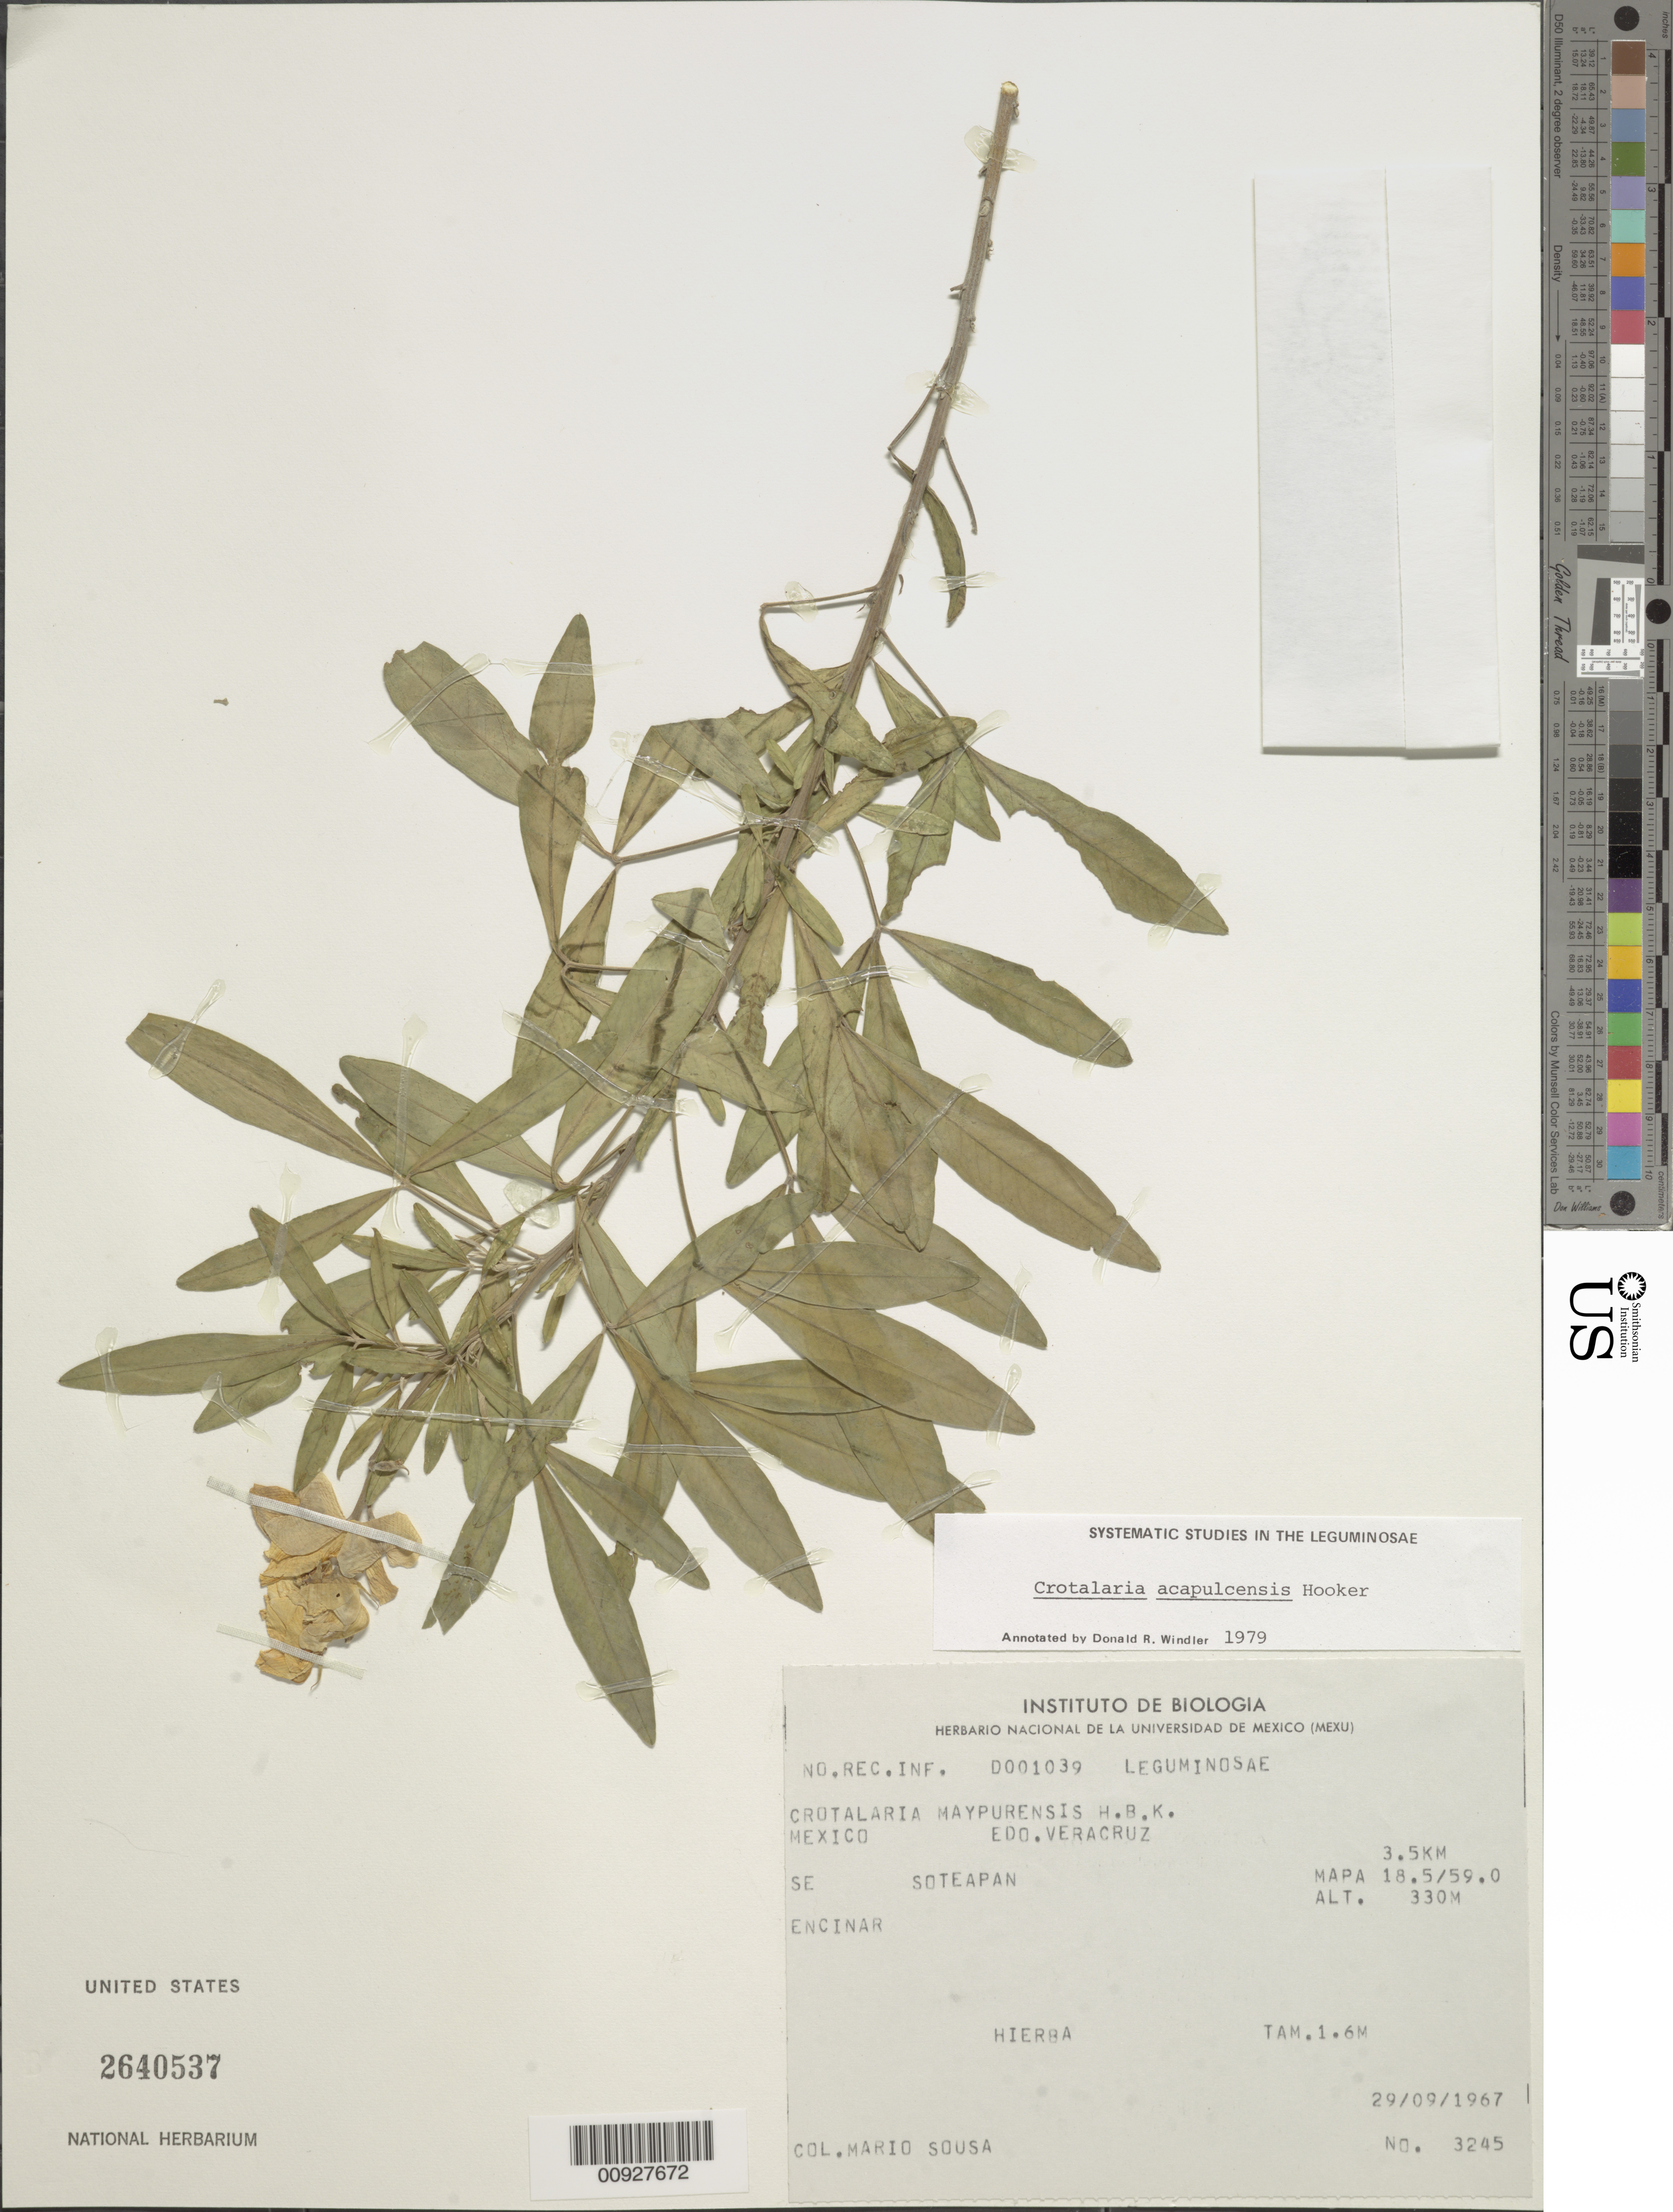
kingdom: Plantae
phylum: Tracheophyta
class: Magnoliopsida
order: Fabales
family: Fabaceae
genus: Crotalaria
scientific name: Crotalaria acapulcensis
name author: Hook. & Arn.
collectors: M. Sousa S.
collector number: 3245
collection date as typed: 29 Sep 1967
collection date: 1967-09-29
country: Mexico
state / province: Veracruz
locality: Edo. Veracruz: 3.5 km. SE Soteapan. Mapa 18.5/59.0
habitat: Encinar.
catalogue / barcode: US 2640537